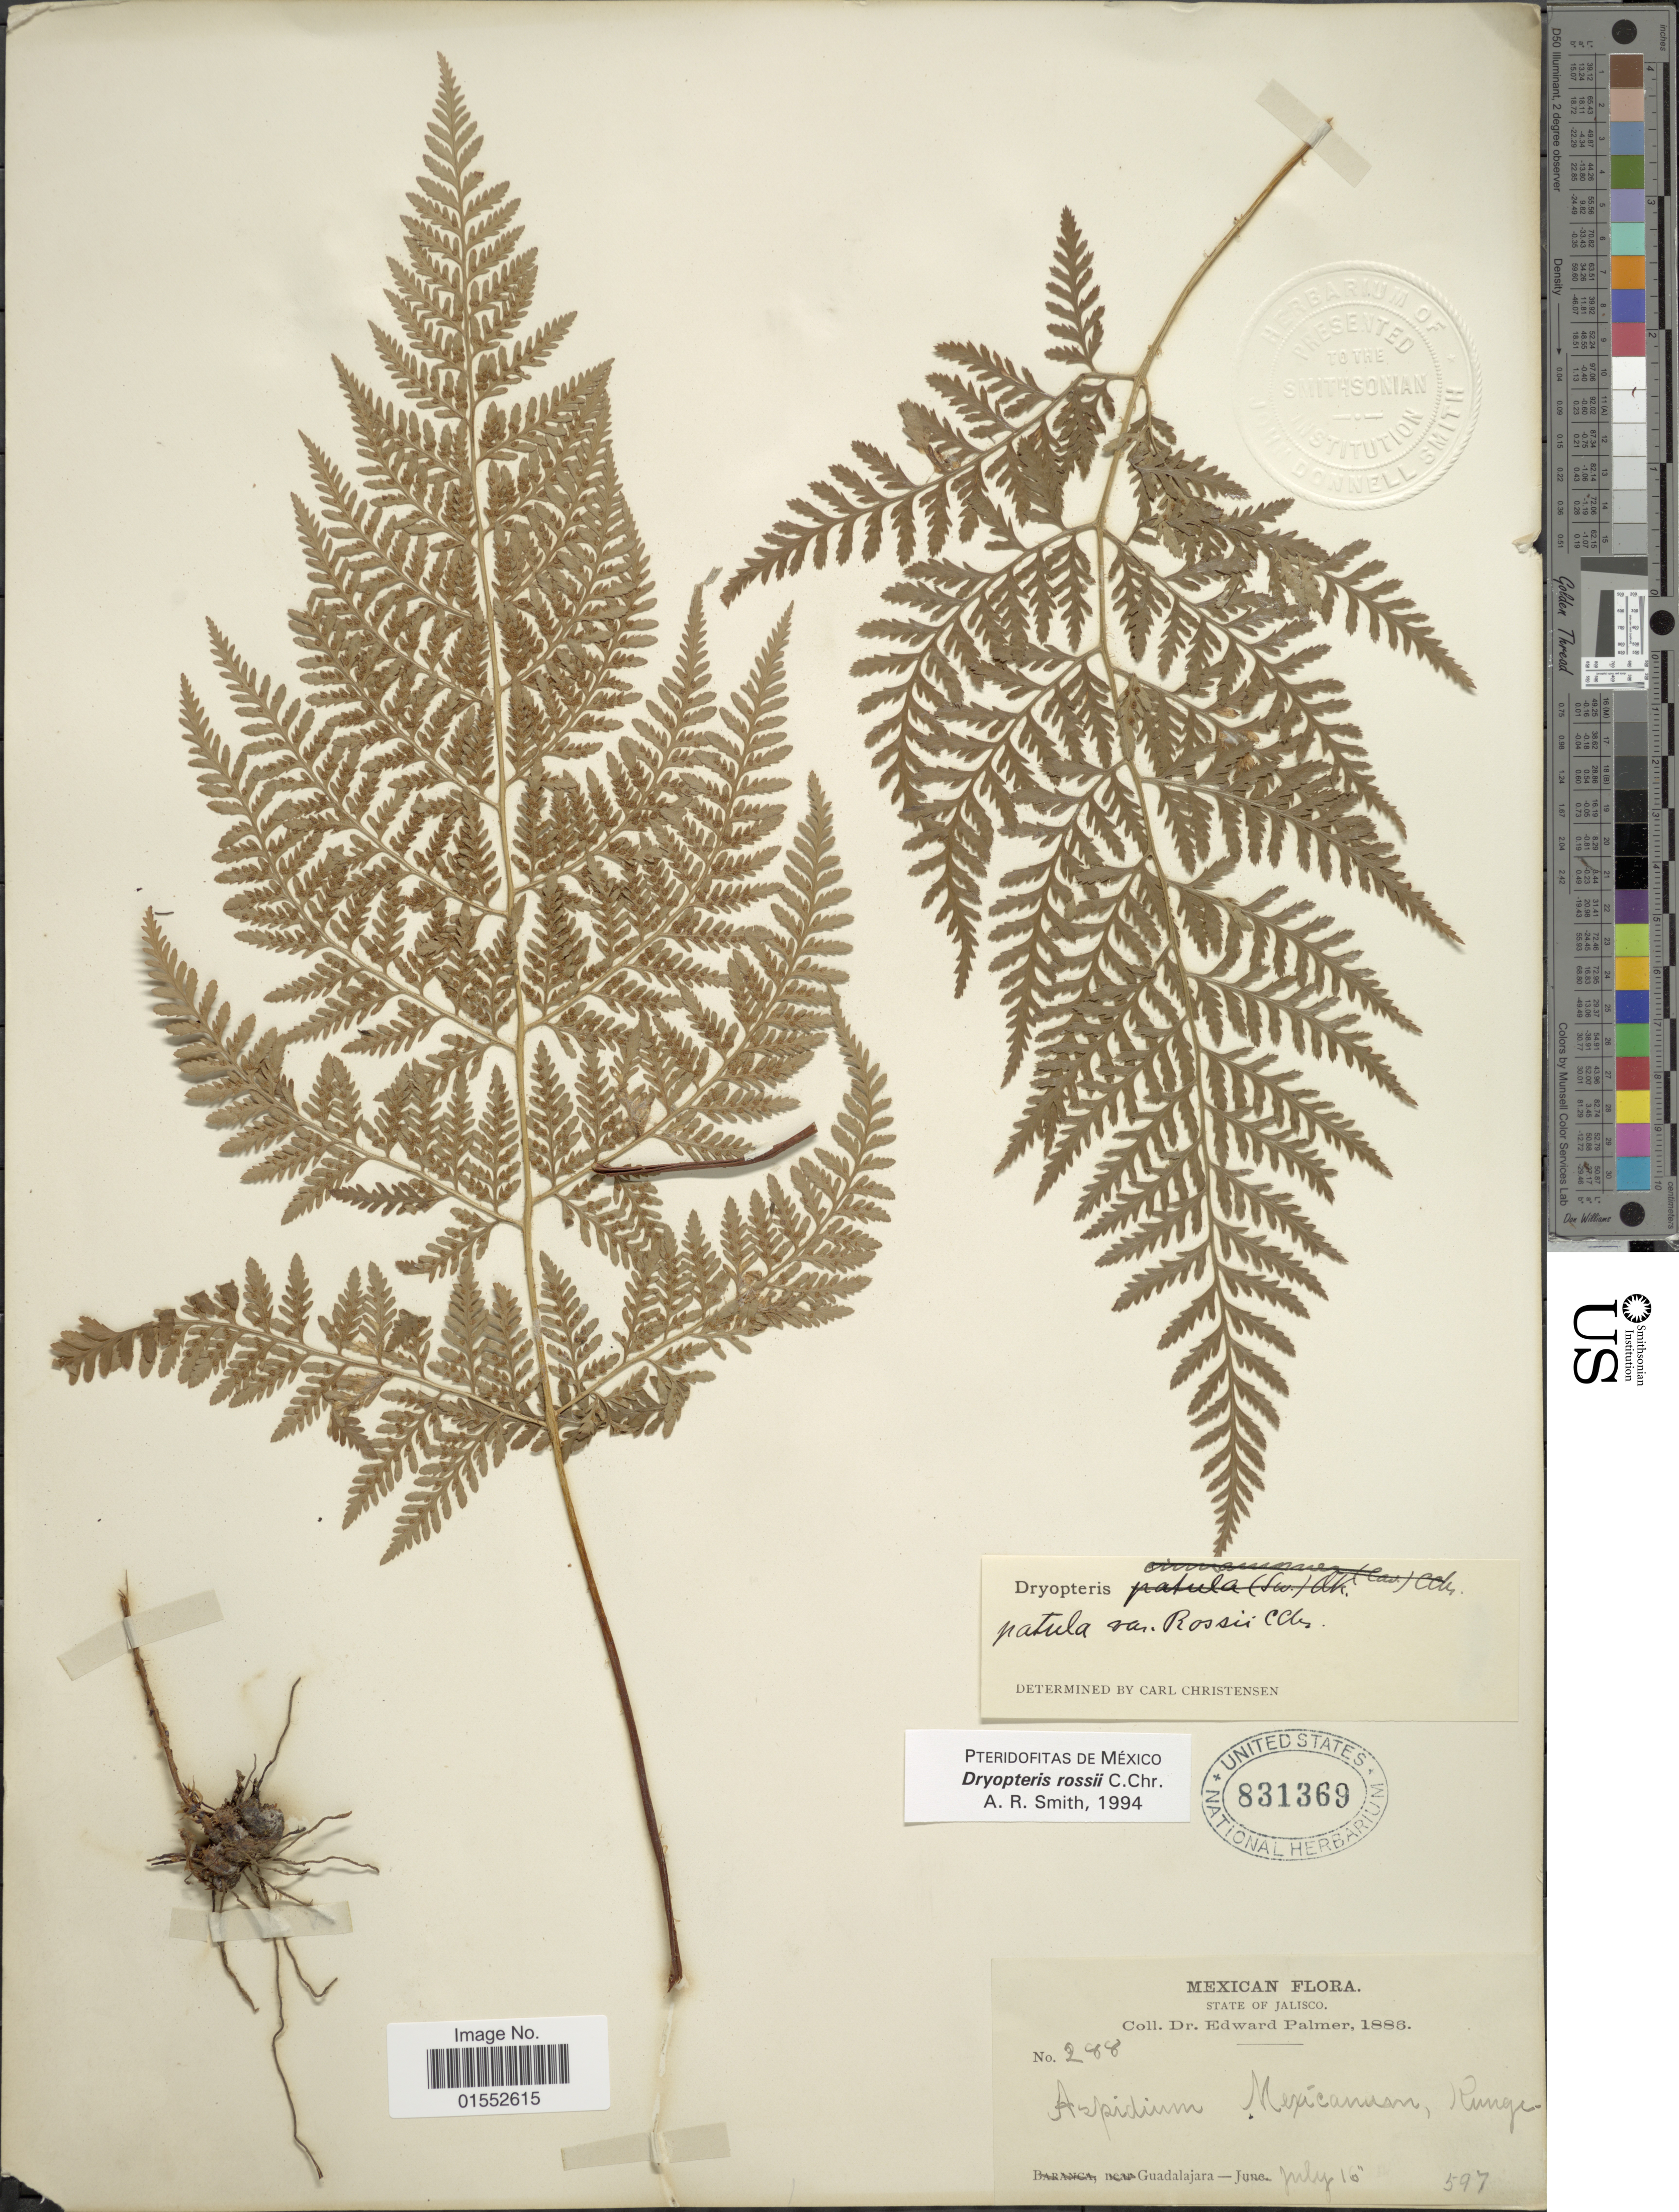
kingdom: Plantae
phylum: Tracheophyta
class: Polypodiopsida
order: Polypodiales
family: Dryopteridaceae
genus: Dryopteris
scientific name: Dryopteris rossii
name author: C. Chr.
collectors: E. Palmer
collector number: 288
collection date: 1886-07-16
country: Mexico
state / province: Jalisco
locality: Guadalajara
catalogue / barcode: US 831369